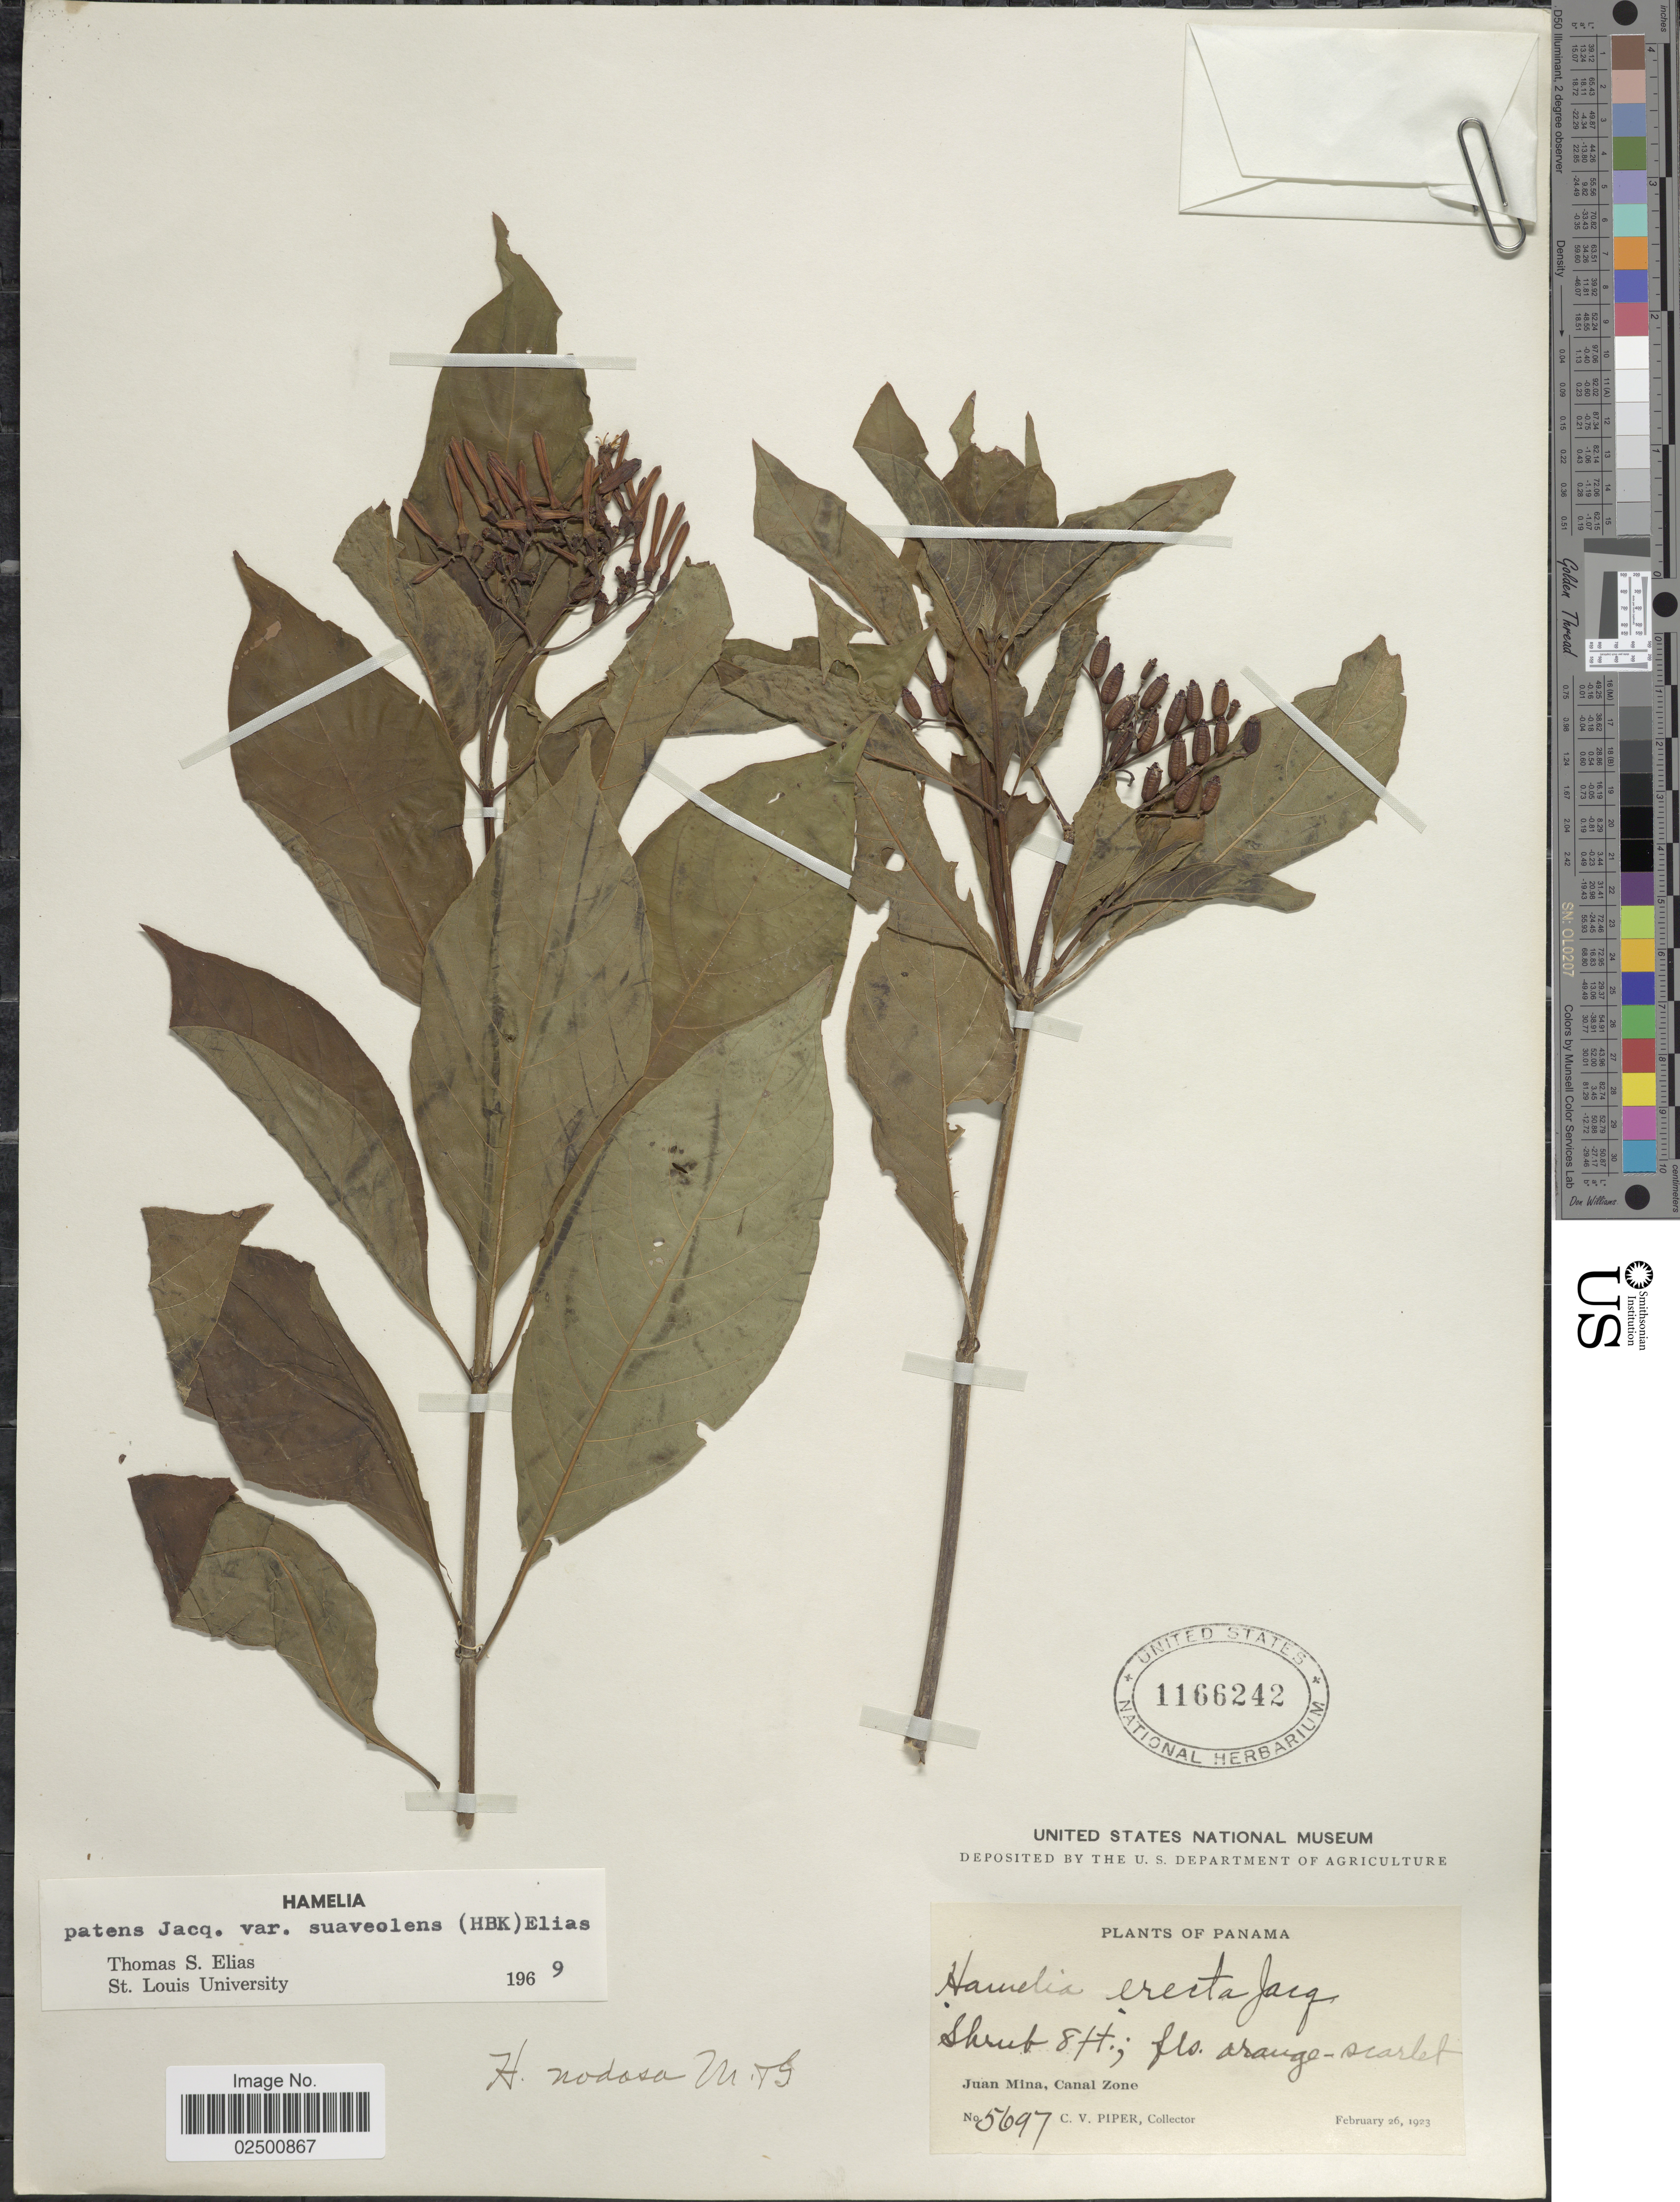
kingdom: Plantae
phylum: Tracheophyta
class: Magnoliopsida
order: Gentianales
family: Rubiaceae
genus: Hamelia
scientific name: Hamelia patens var. suaveolens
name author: (Kunth)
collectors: C. V. Piper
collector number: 5697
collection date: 1923-02-26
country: Panama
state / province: Colón / Panamá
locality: Juan Mina, Canal Zone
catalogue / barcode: US 1166242